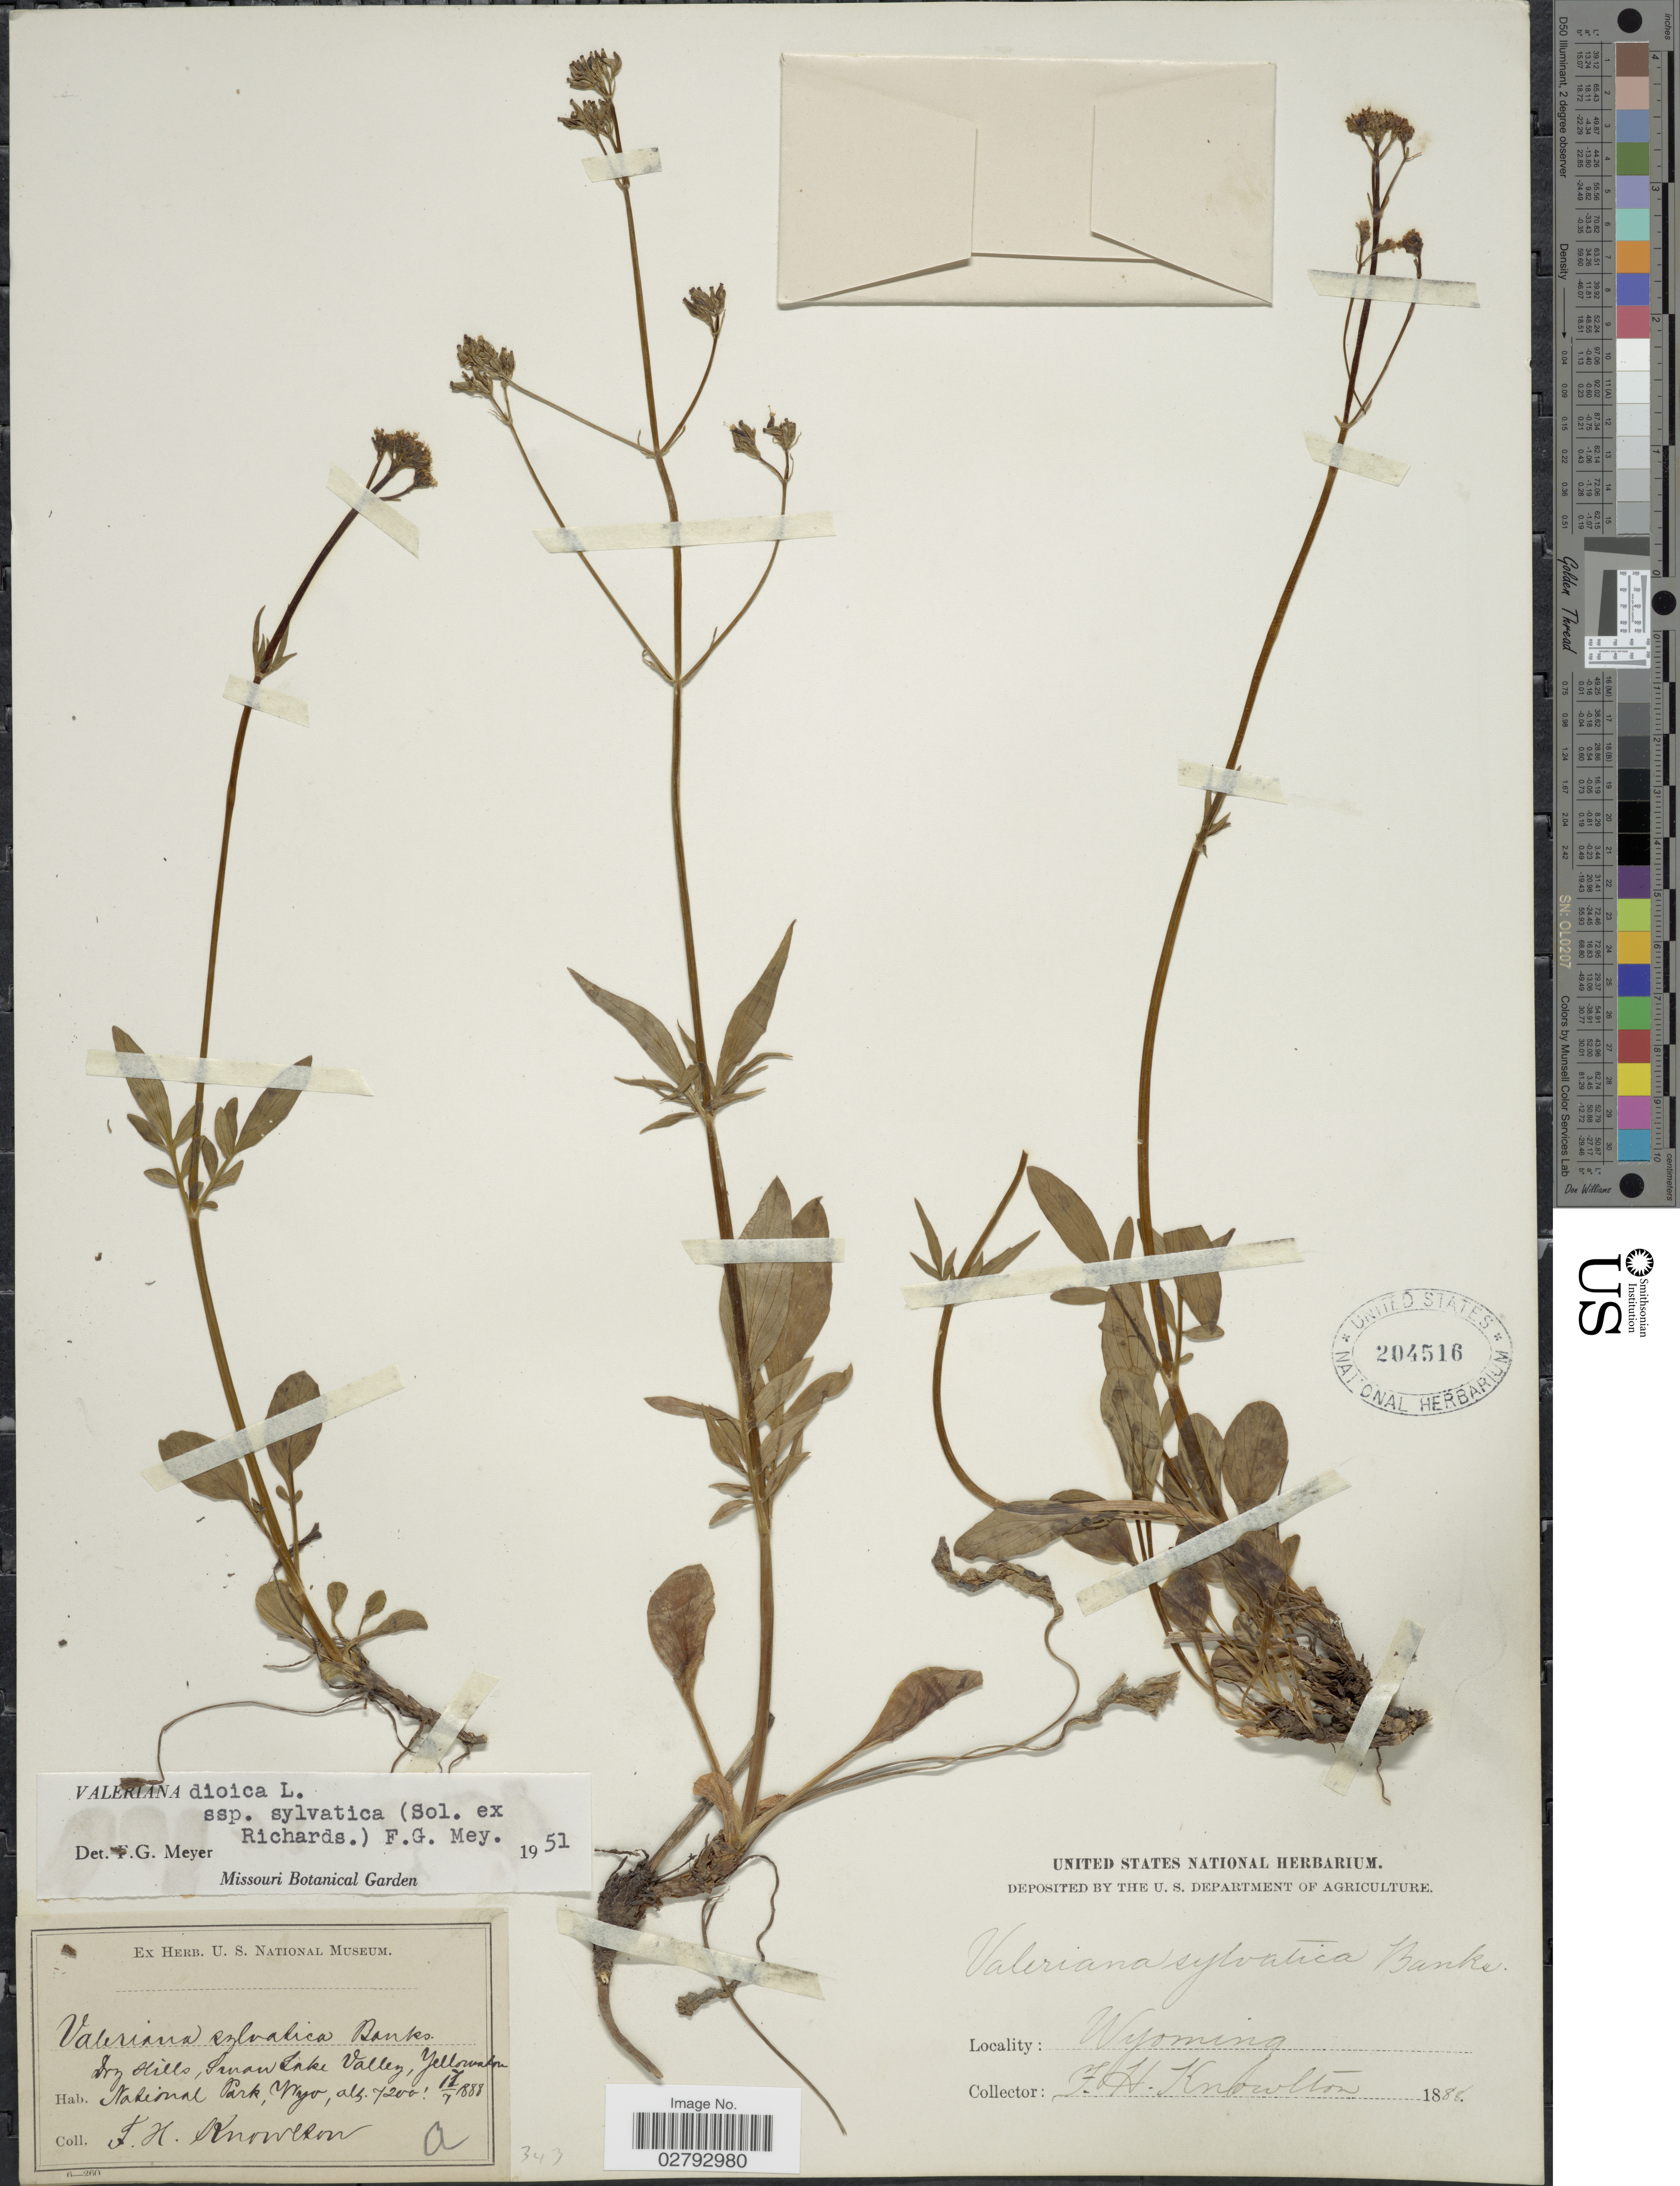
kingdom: Plantae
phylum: Tracheophyta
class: Magnoliopsida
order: Dipsacales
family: Caprifoliaceae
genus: Valeriana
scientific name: Valeriana dioica subsp. sylvatica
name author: (Sol. ex Richardson) F.G. Mey.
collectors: F. H. Knowlton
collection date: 1888-07-17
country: United States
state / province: Wyoming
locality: Dry hills, Swan Lake Valley, Yellowstone National Park.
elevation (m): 2195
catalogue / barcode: US 204516